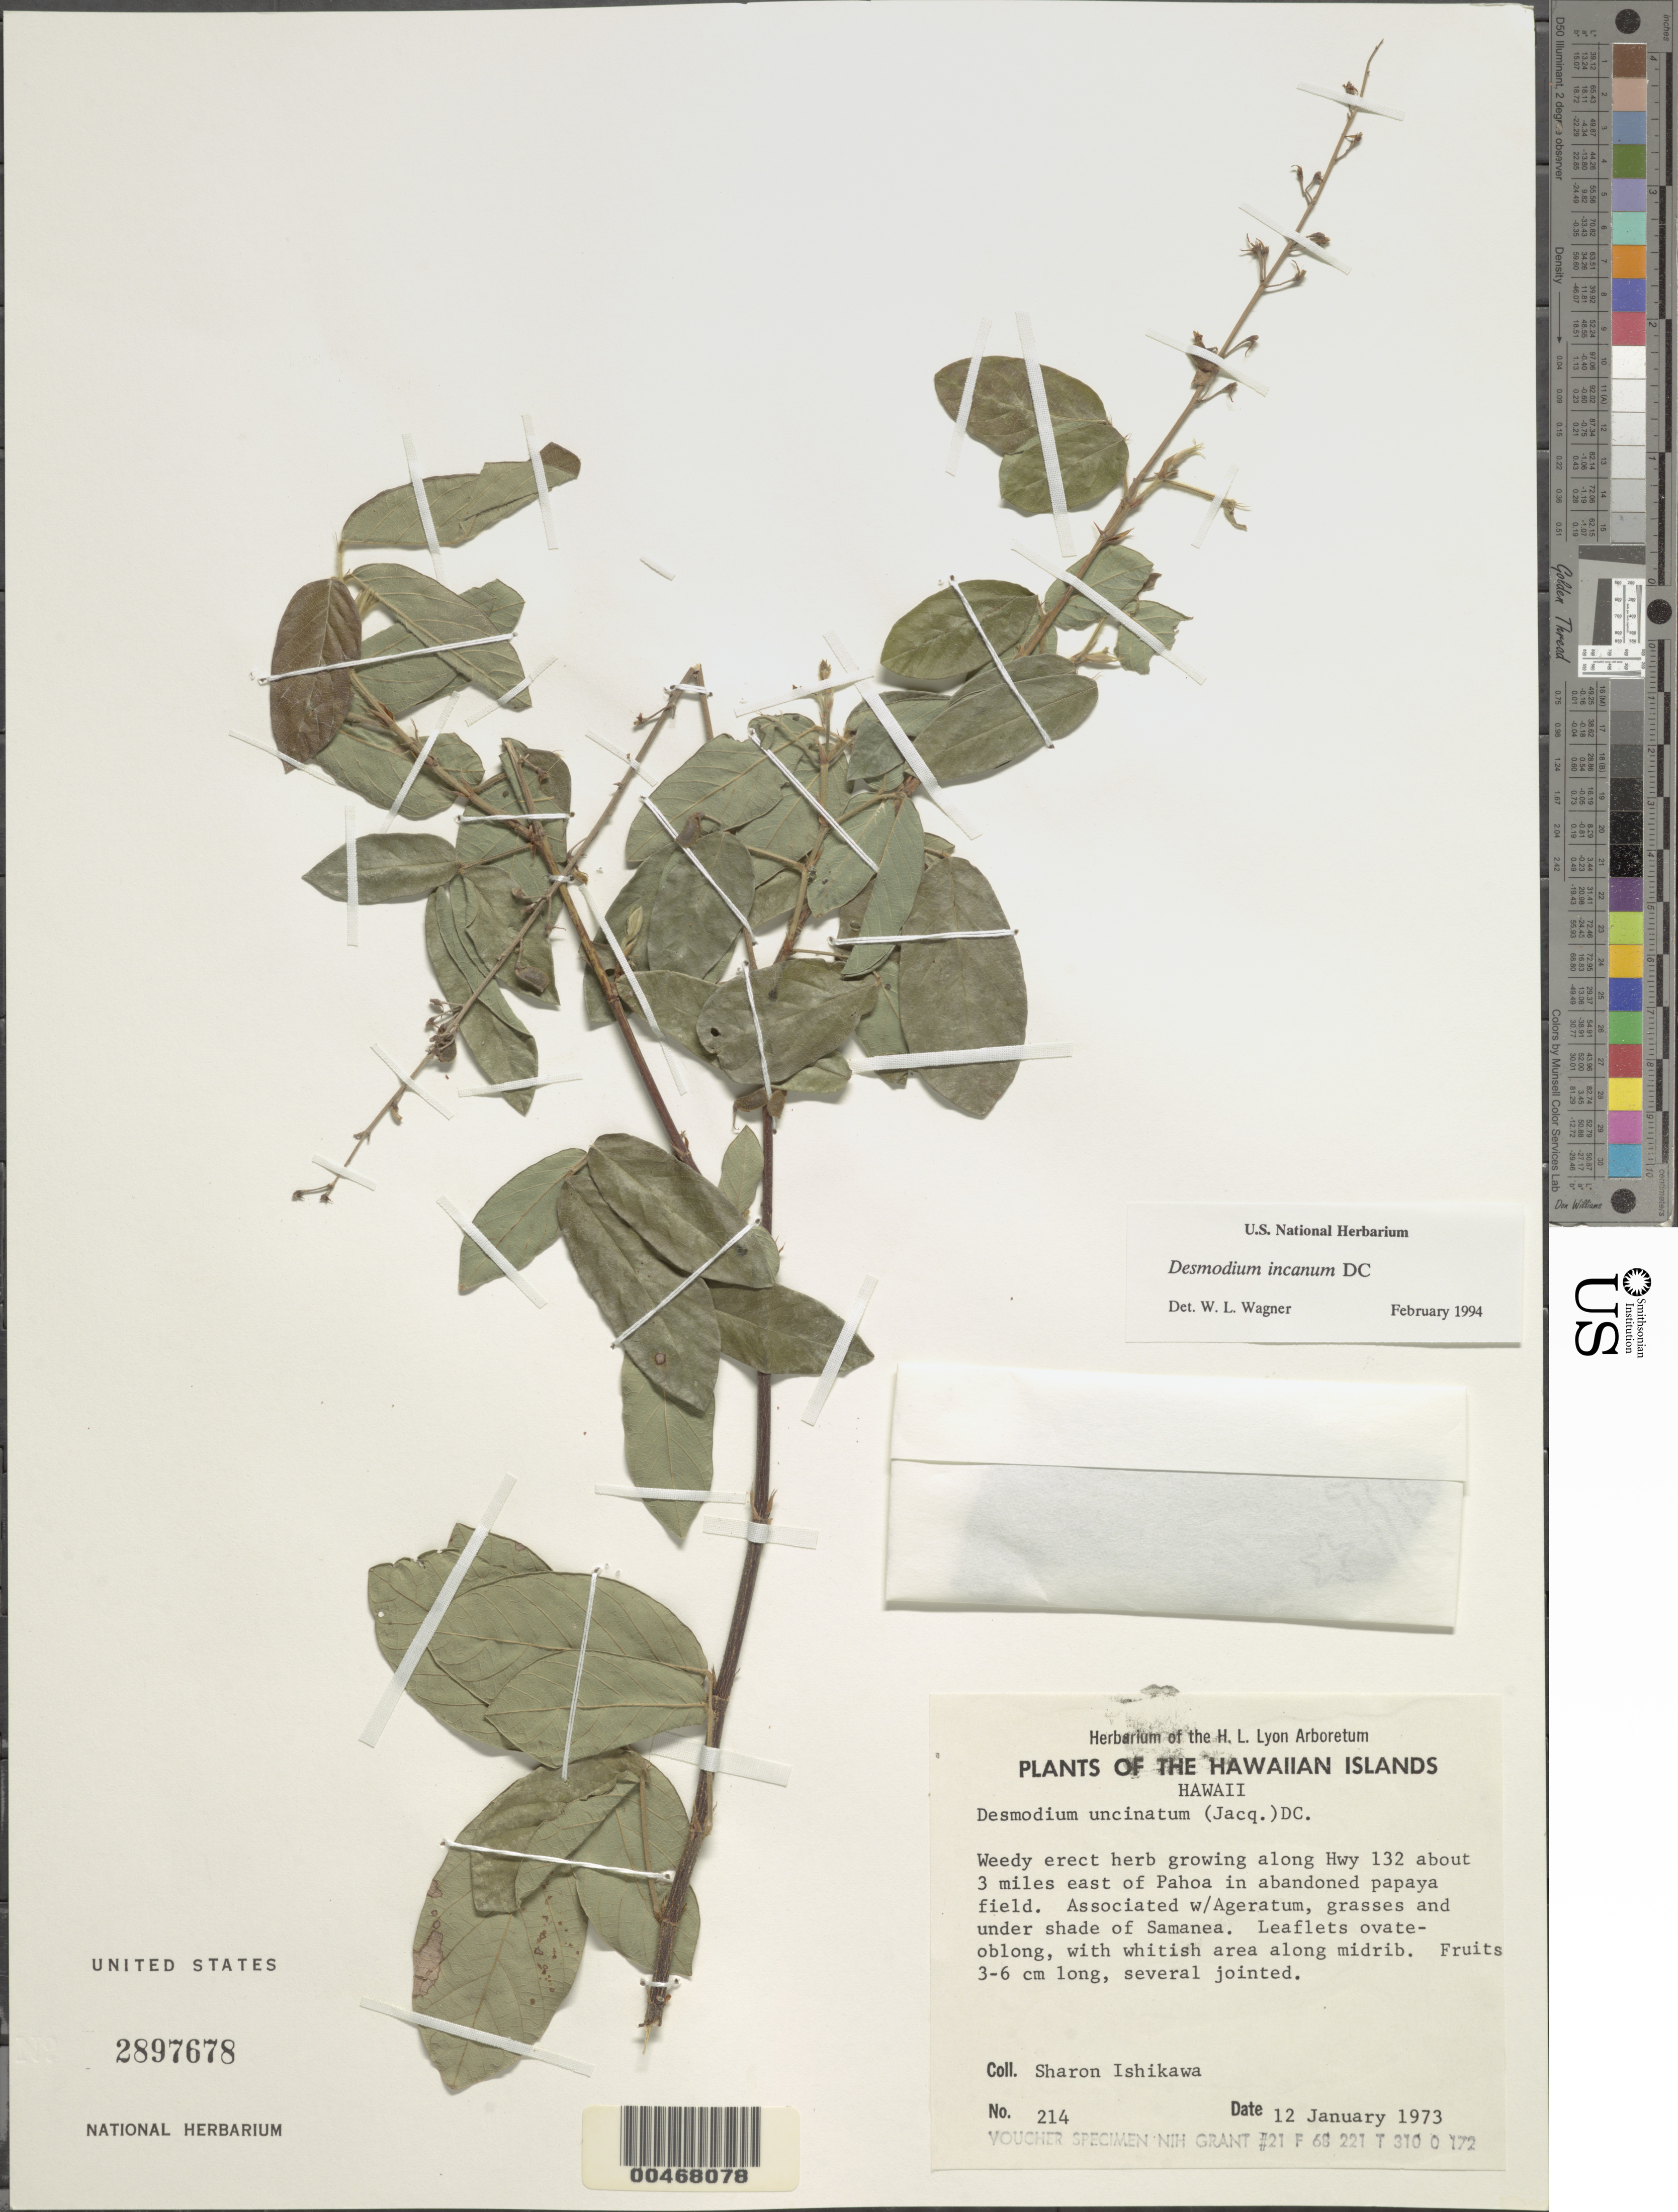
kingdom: Plantae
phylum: Tracheophyta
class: Magnoliopsida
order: Fabales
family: Fabaceae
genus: Desmodium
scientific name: Desmodium incanum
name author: (Sw.) DC.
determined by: Wagner, W. L., (BOT), Smithsonian Institution - National Museum of Natural History (UNITED STATES)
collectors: S. S. Ishikawa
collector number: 214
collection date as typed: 12 Jan 1973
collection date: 1973-01-12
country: United States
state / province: Hawaii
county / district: Hawaii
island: Hawaii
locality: along Hwy 132 about 3 miles east of Pahoa in abandoned papaya field.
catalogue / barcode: US 2897678